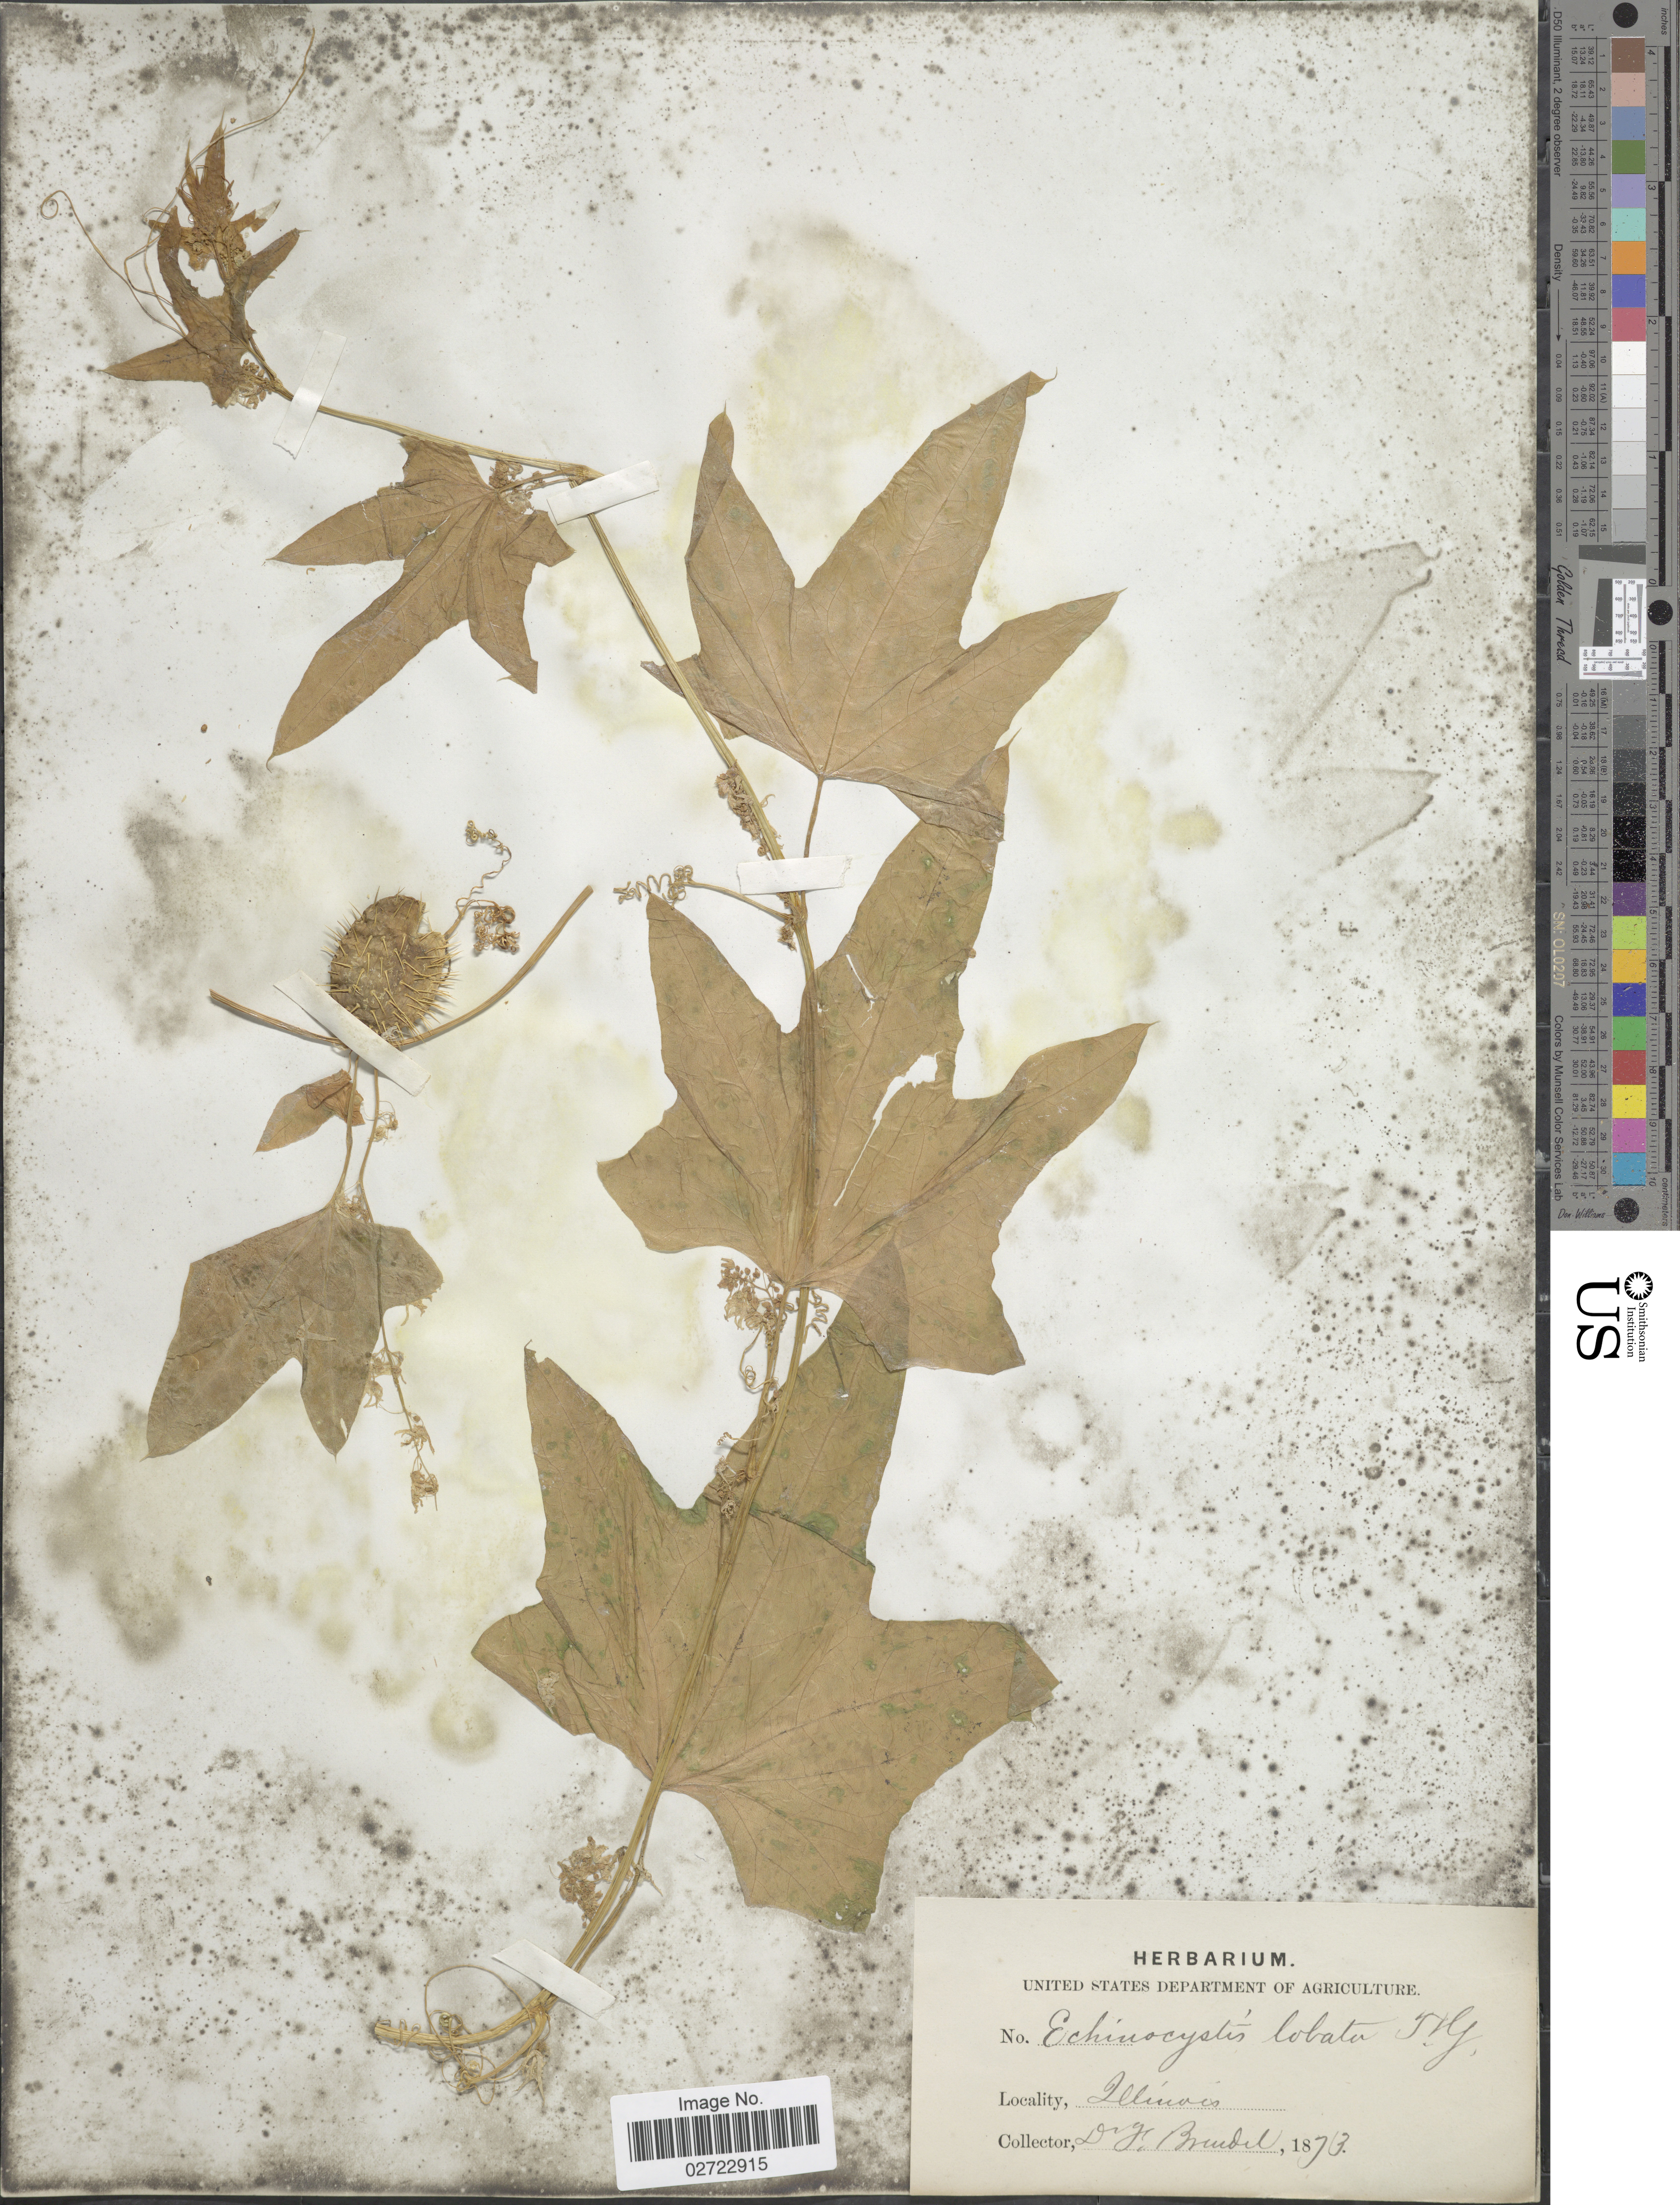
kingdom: Plantae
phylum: Tracheophyta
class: Magnoliopsida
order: Cucurbitales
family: Cucurbitaceae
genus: Echinocystis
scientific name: Echinocystis lobata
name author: (Michx.) Torr. & A. Gray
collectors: F. Brendel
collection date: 1873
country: United States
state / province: Illinois